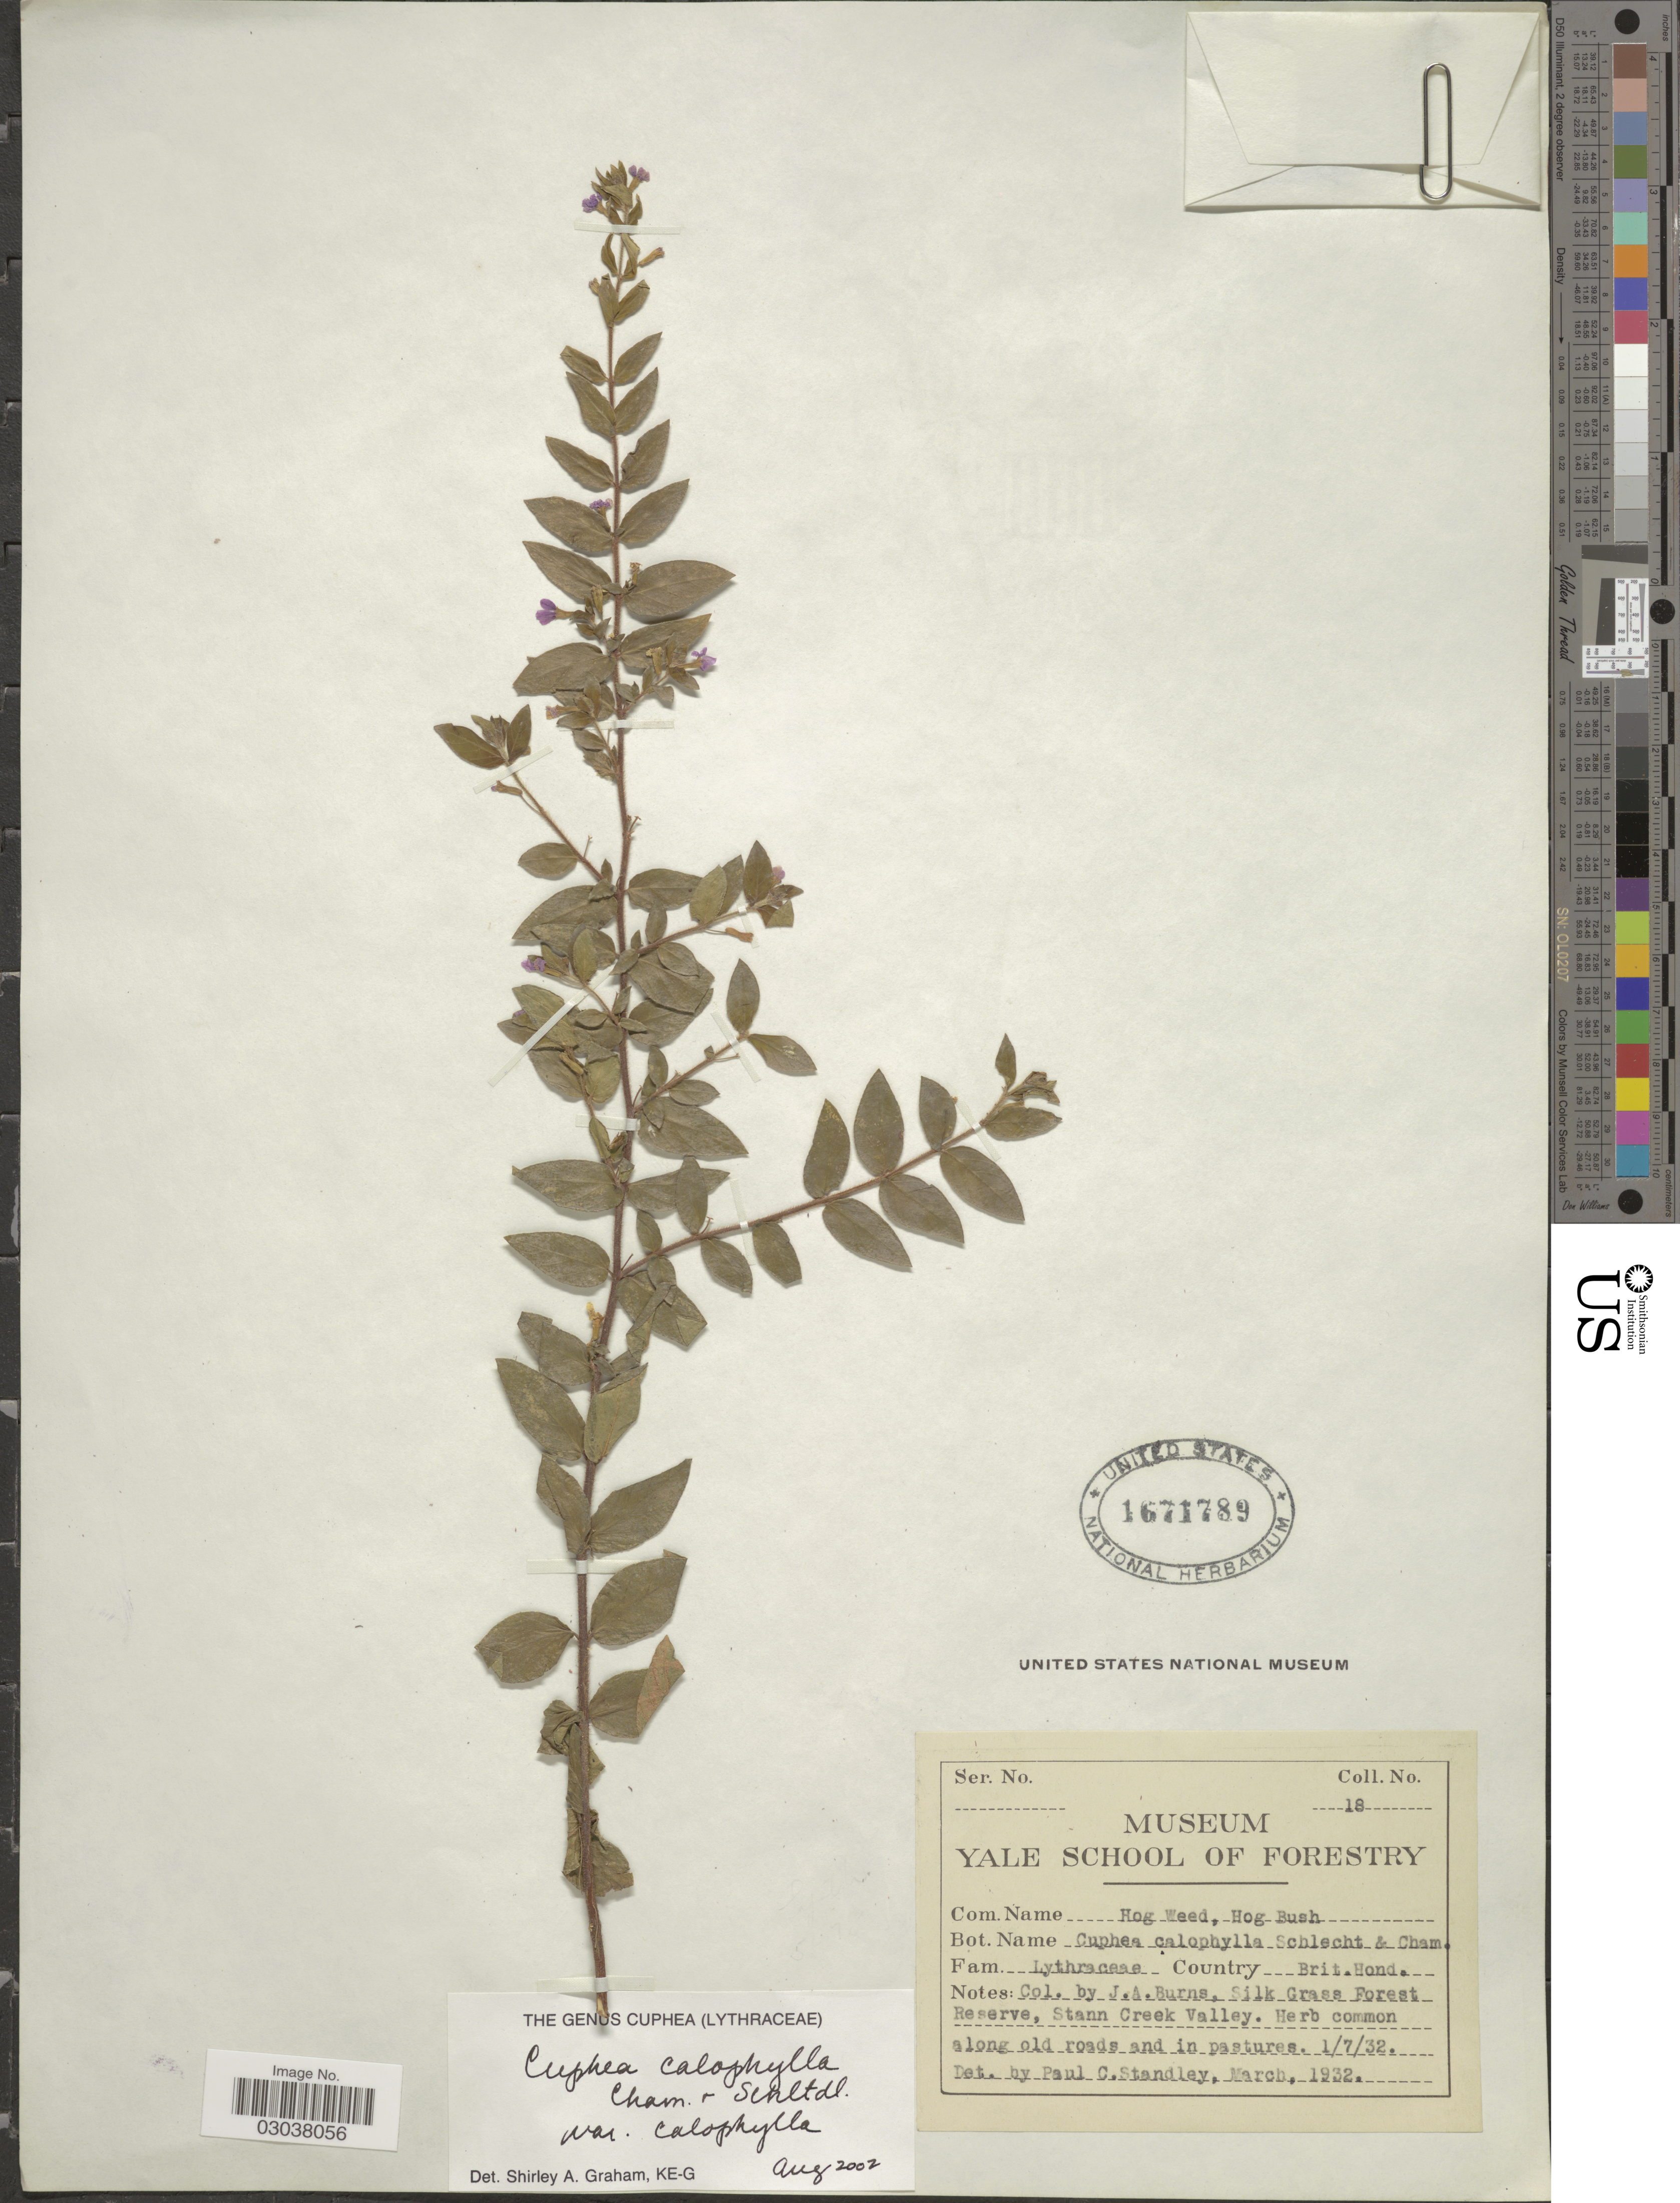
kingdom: Plantae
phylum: Tracheophyta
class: Magnoliopsida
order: Myrtales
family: Lythraceae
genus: Cuphea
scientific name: Cuphea calophylla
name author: Cham. & Schltdl.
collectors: J. Burns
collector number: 18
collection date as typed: Transcribed d/m/y: 1/7/32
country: Belize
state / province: Stann Creek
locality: Brit. Hond. Silk Grass Forest Reserve, Stann Creek Valley.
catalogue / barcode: US 1671789